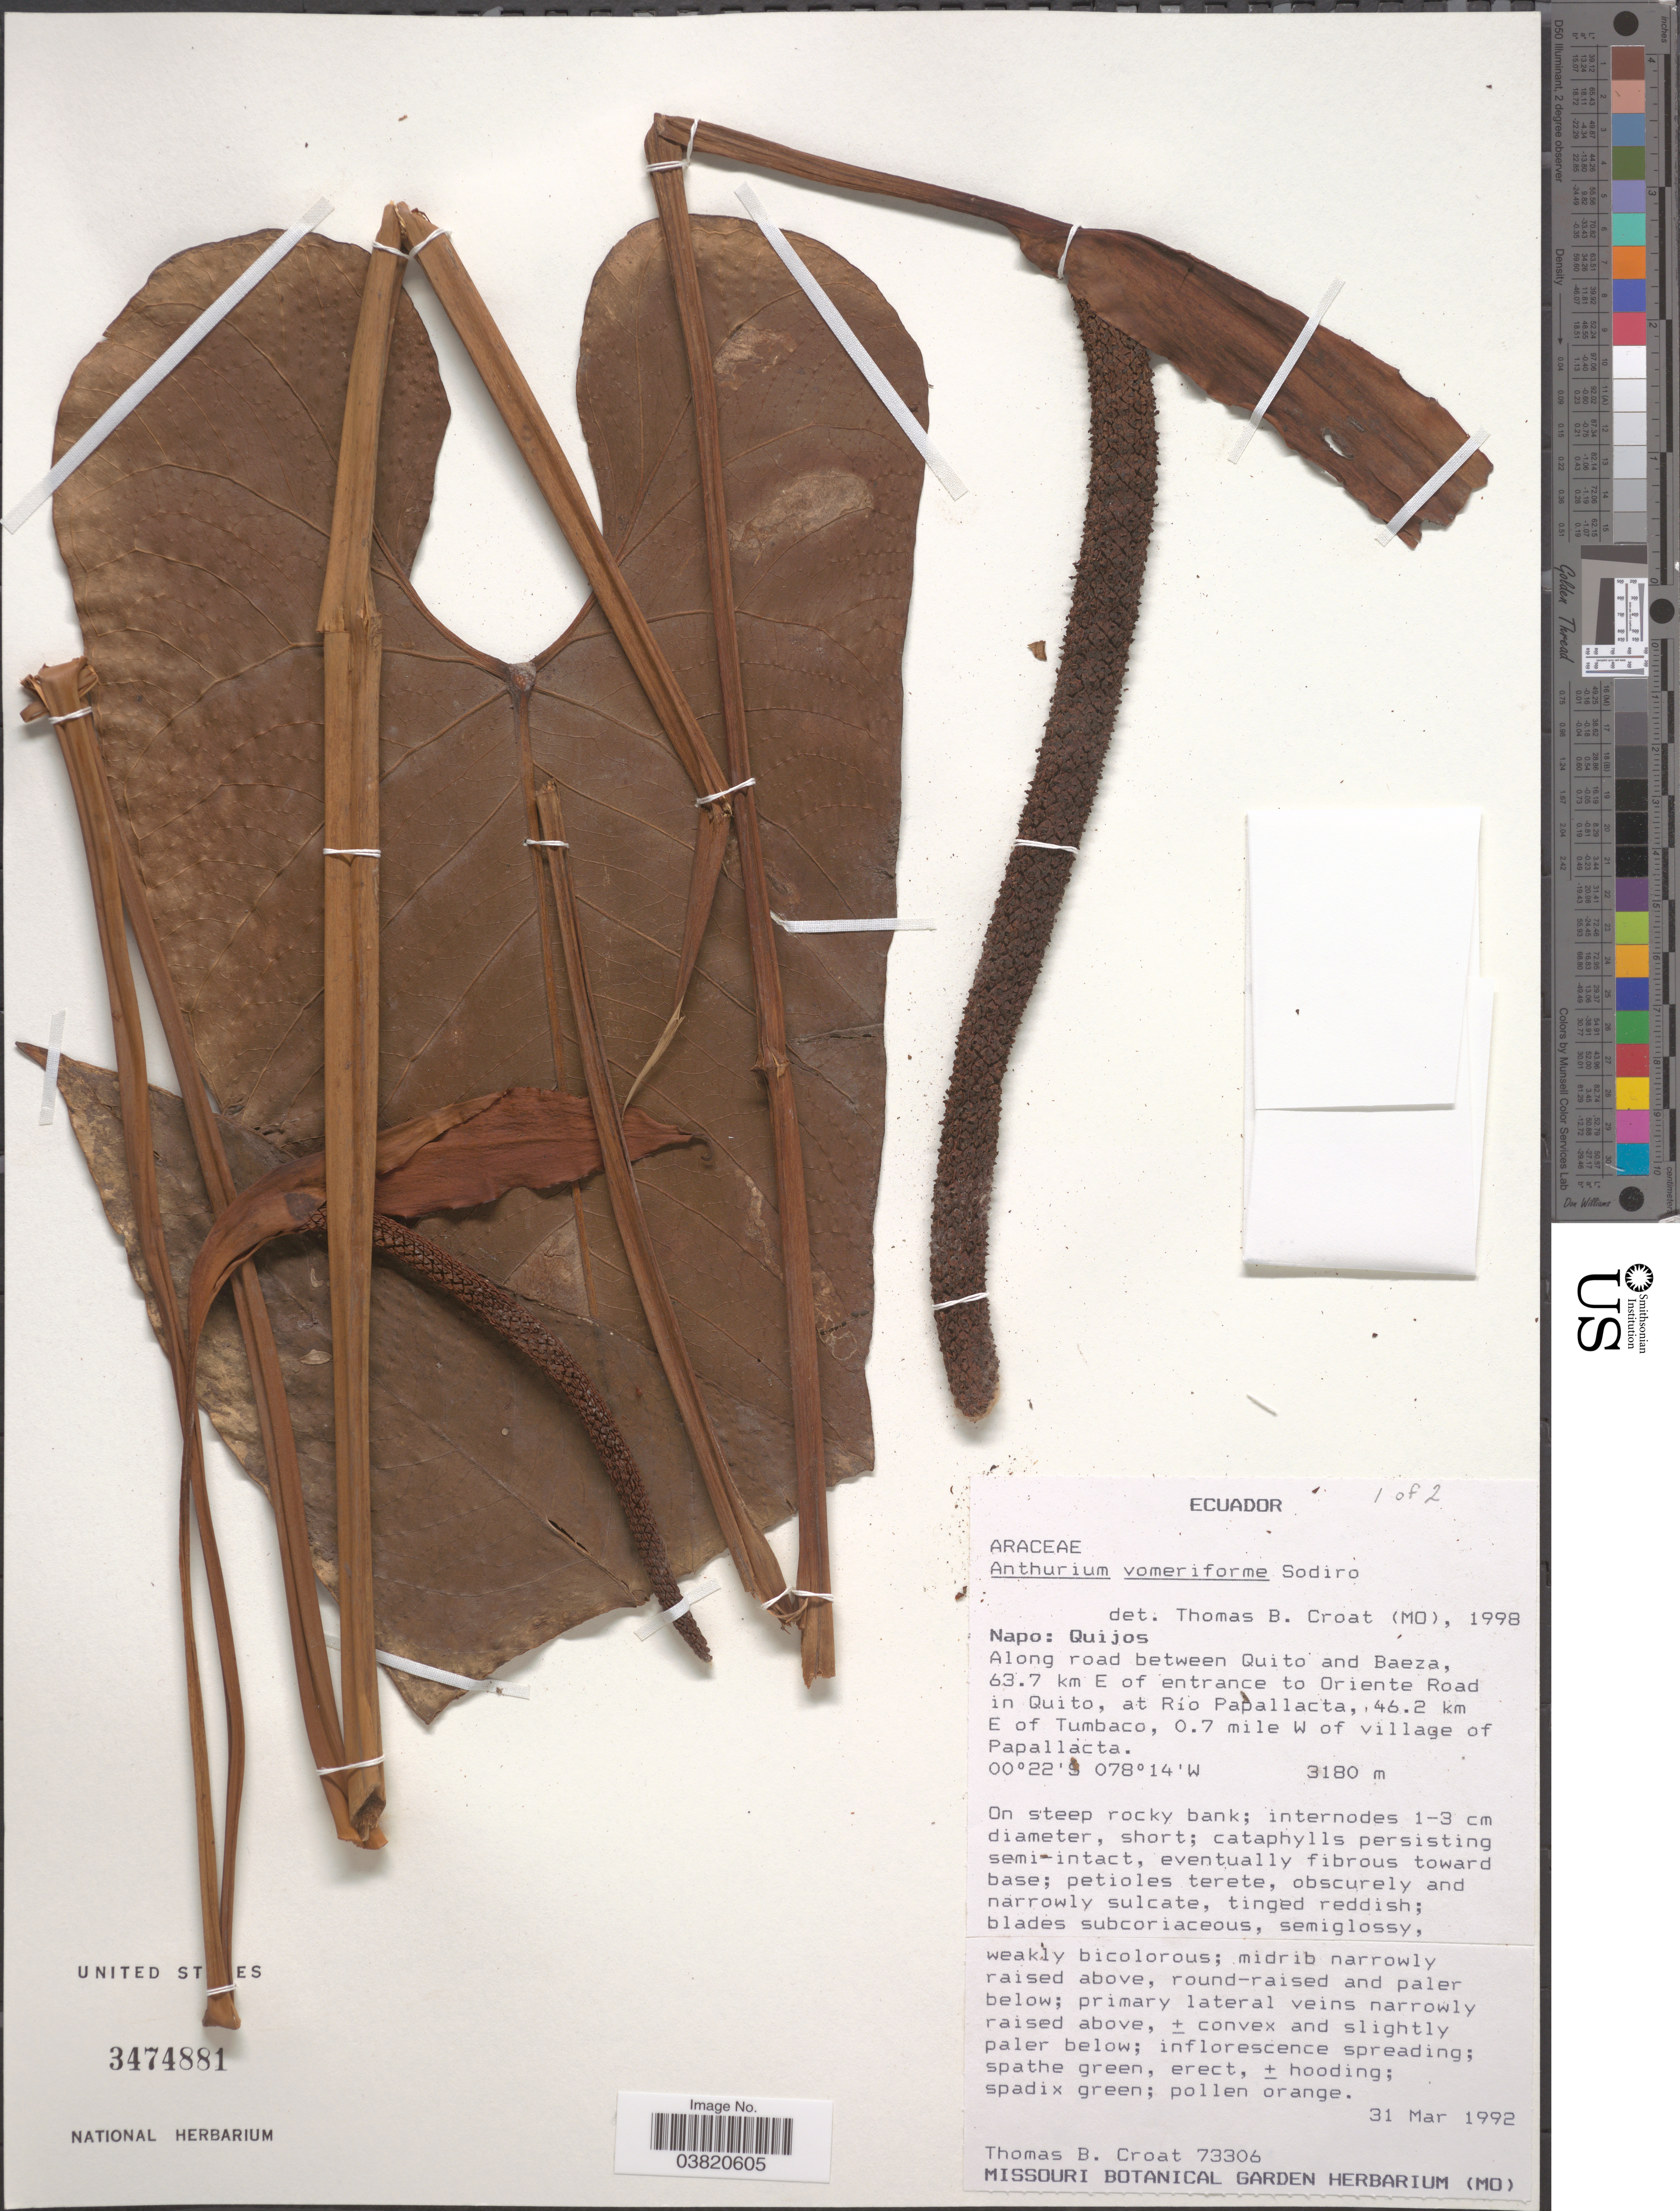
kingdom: Plantae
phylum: Tracheophyta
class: Liliopsida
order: Alismatales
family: Araceae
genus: Anthurium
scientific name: Anthurium vomeriforme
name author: Sodiro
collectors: T. B. Croat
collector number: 73306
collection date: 1992-03-31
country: Ecuador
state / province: Napo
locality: Quijos. Along road between Quito and Baeza, 63.7 km E of entrance to Oriente Road in Quito, at Río Papallacta, 46.2 km E of Tumbaco, 0.7 mile W of village of Papallacta.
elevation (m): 3180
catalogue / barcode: US 3474881